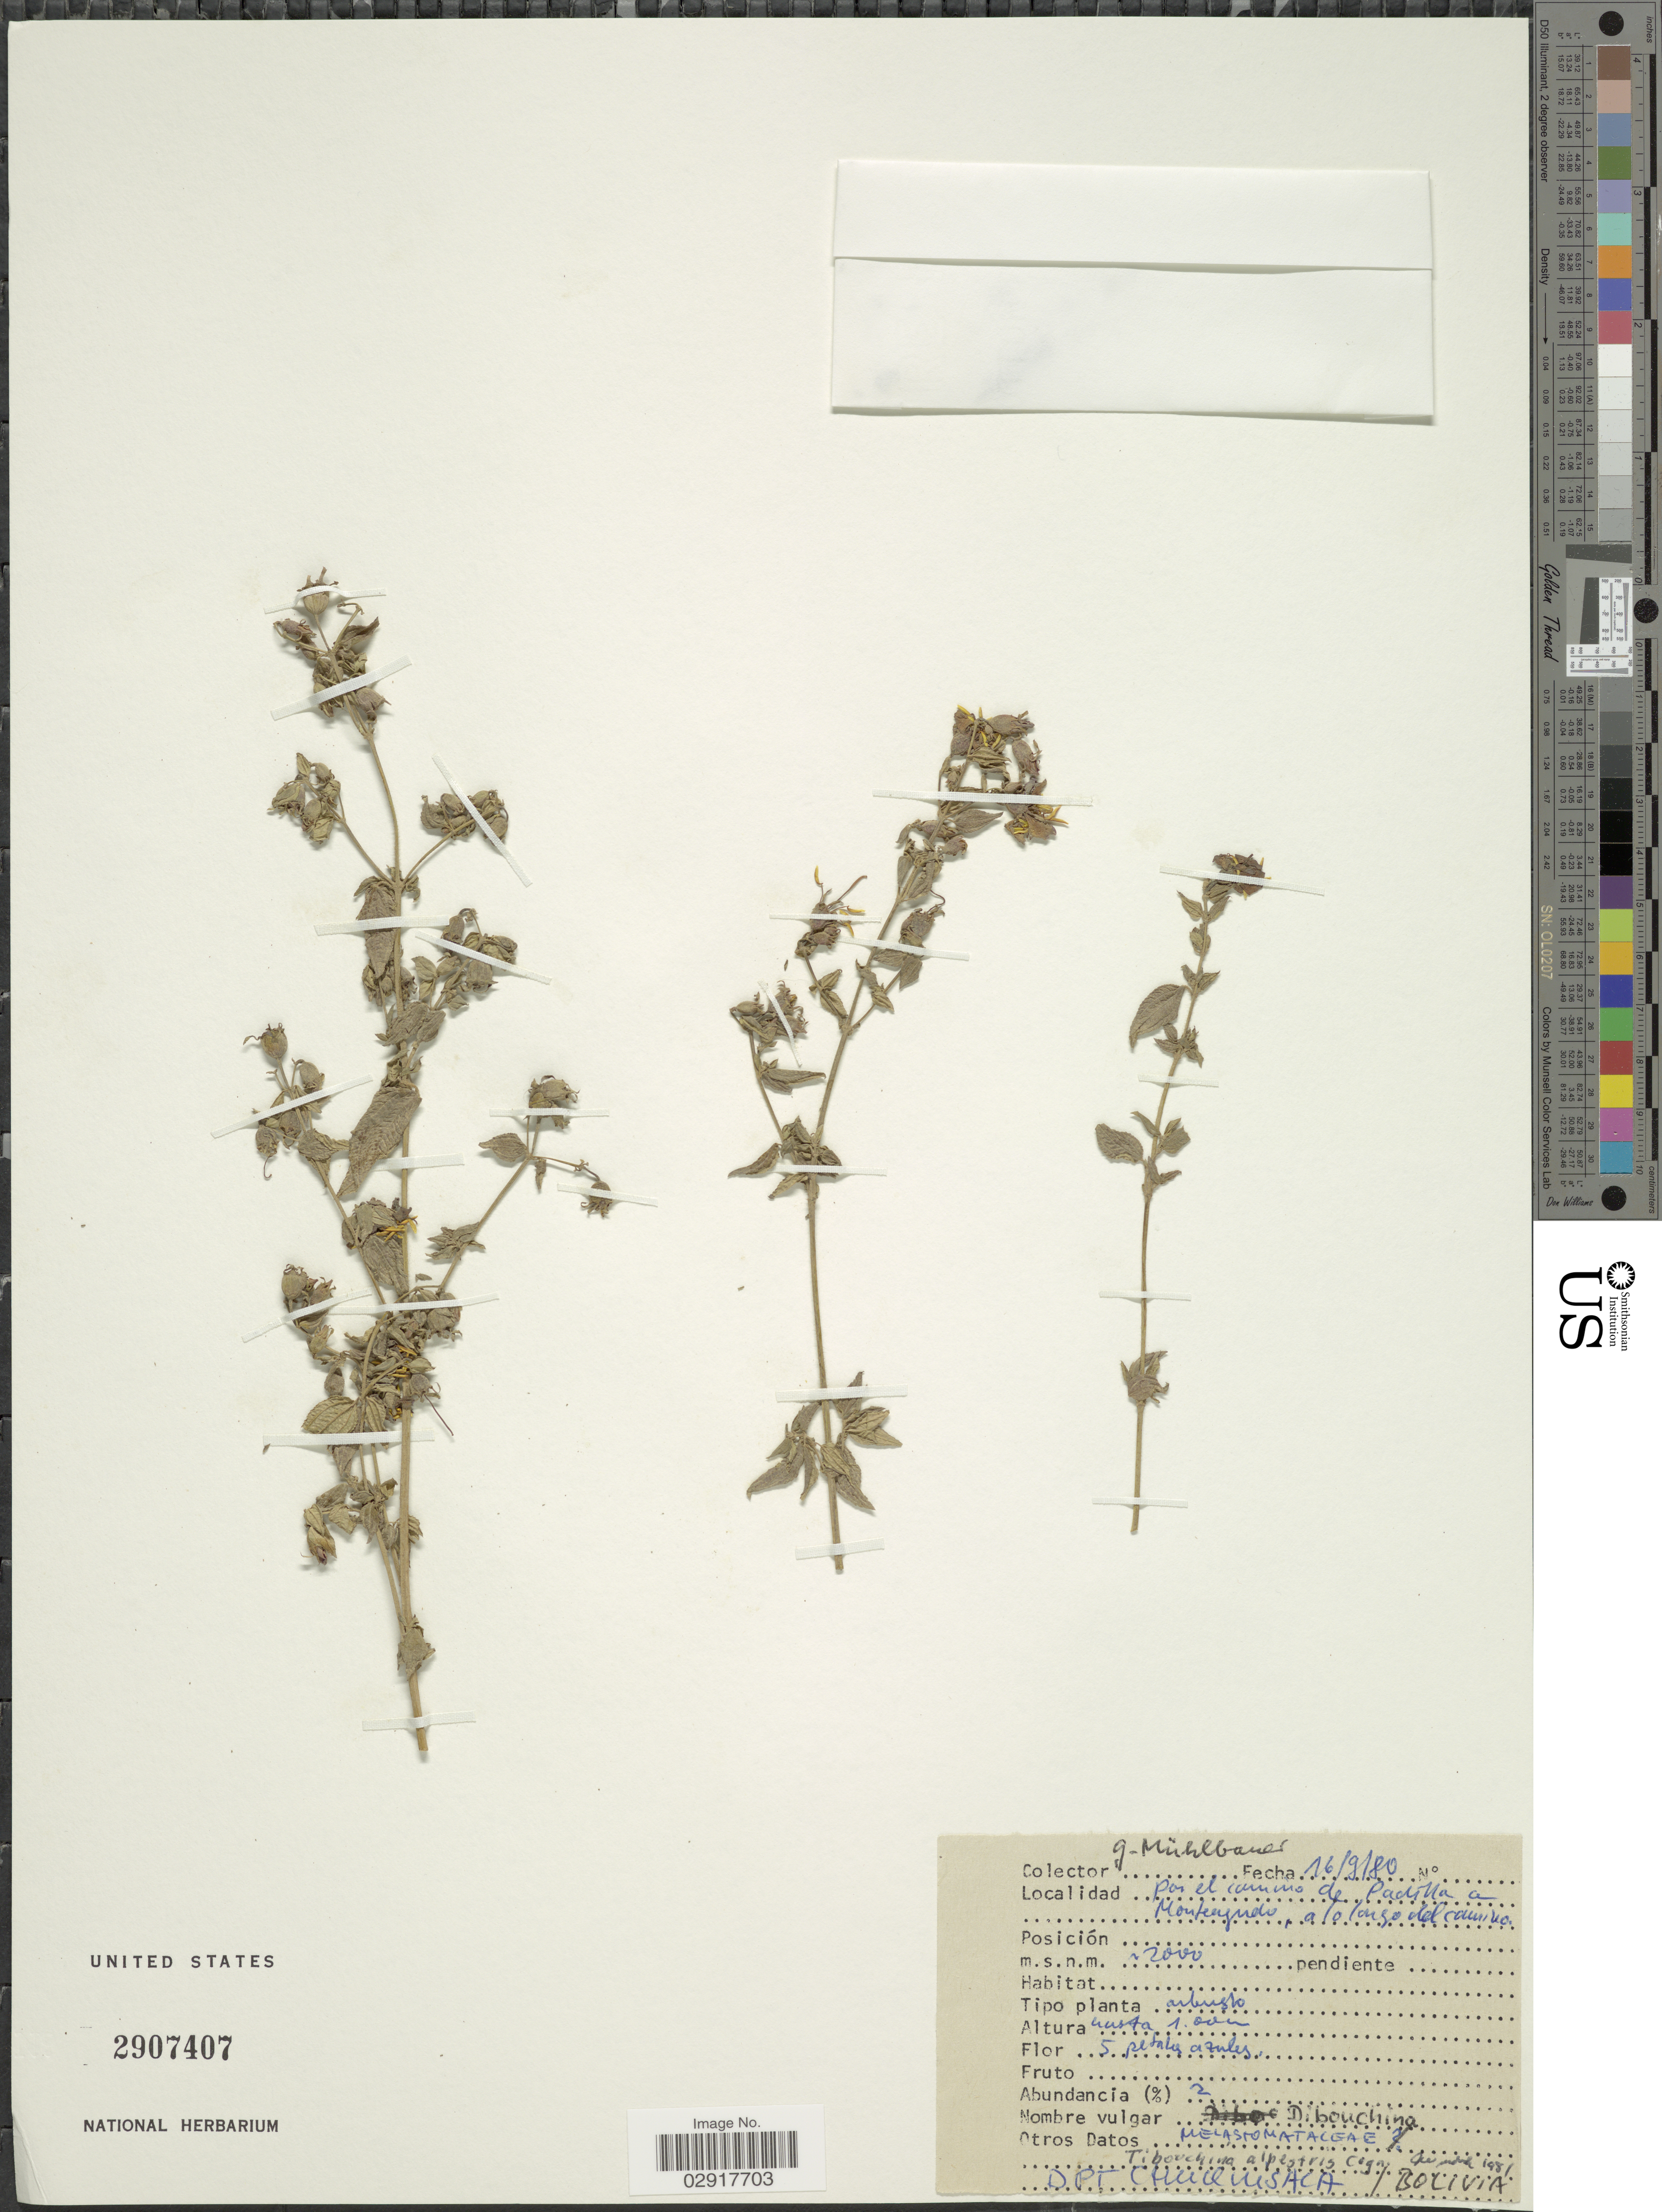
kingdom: Plantae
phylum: Tracheophyta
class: Magnoliopsida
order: Myrtales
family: Melastomataceae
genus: Chaetogastra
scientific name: Chaetogastra brachyphylla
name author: (Gleason) P.J.F. Guim. & Michelang.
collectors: G. Muhlbauer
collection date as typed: Transcribed d/m/y: 16/9/80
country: Bolivia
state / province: Chuquisaca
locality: Por el camino de Paditta a Montequdo, a lo largo del camino. Dpt. Chuquisaca.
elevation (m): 2000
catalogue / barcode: US 2907407